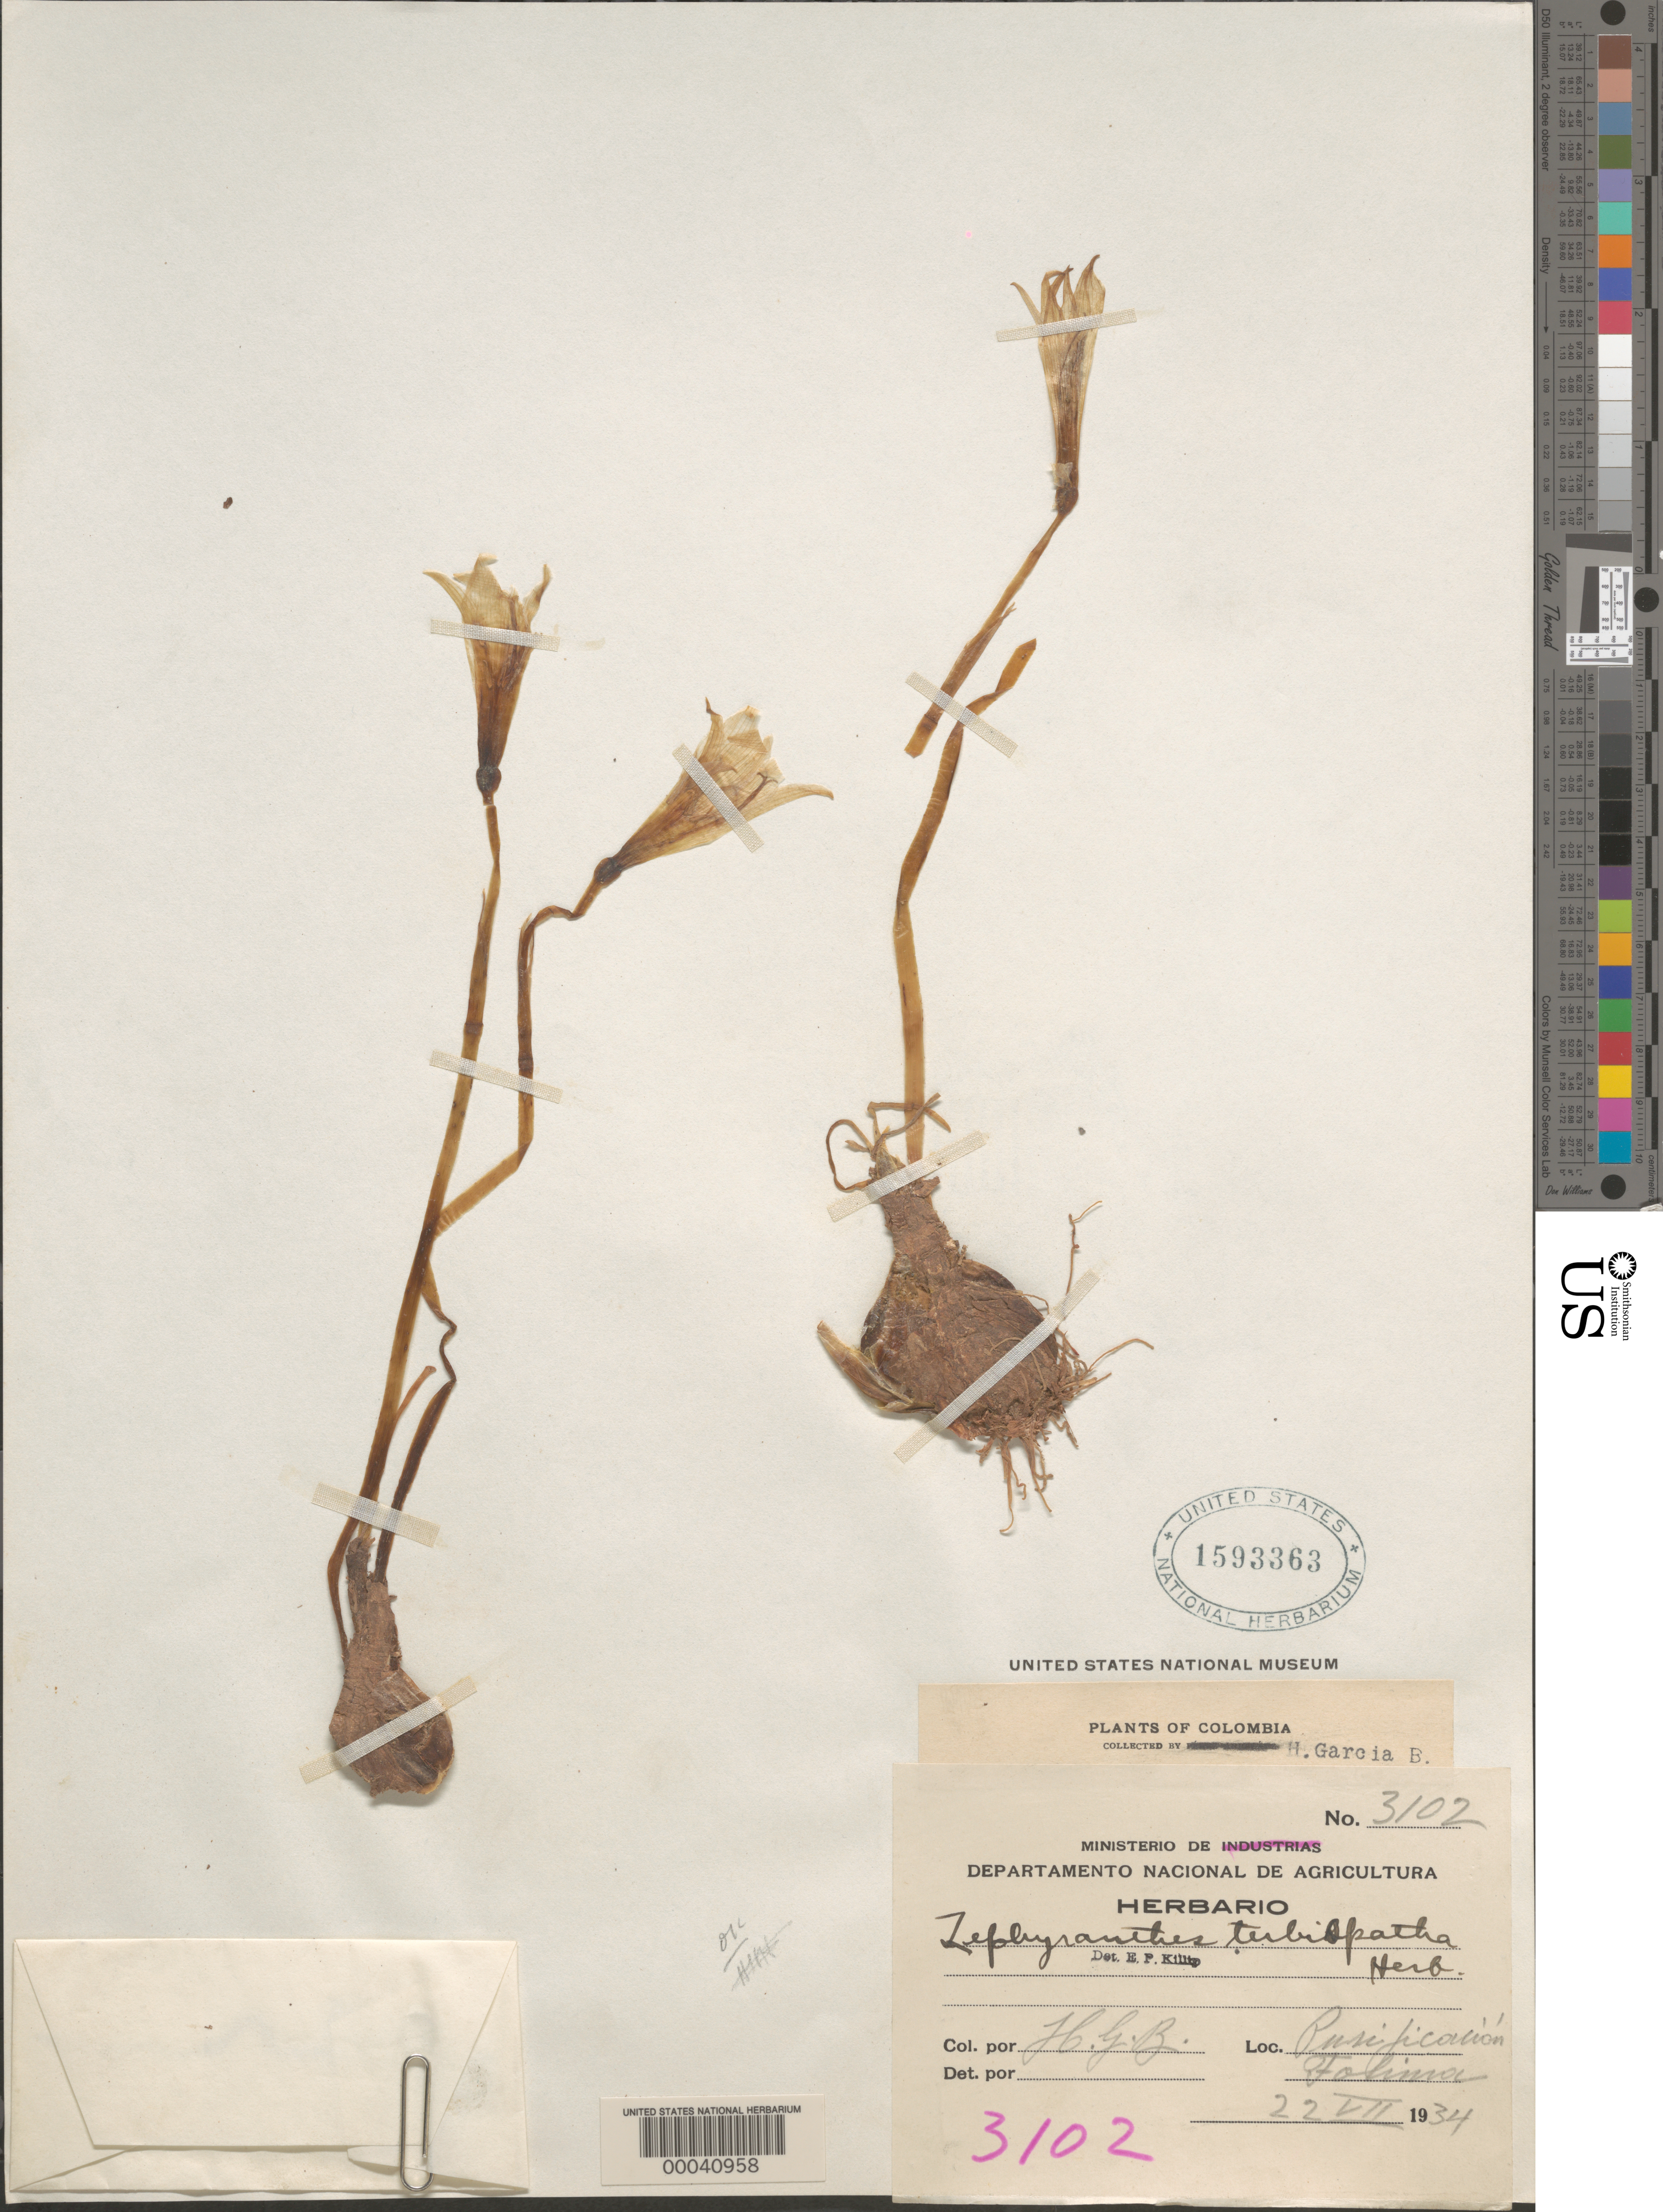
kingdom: Plantae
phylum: Tracheophyta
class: Liliopsida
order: Asparagales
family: Amaryllidaceae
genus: Zephyranthes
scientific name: Zephyranthes tubispatha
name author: (L'Hér.) Hub.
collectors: H. García Barriga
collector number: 3102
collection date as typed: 22 Jul 1934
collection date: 1934-07-22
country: Colombia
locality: Pacificacion, Folimol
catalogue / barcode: US 1593363